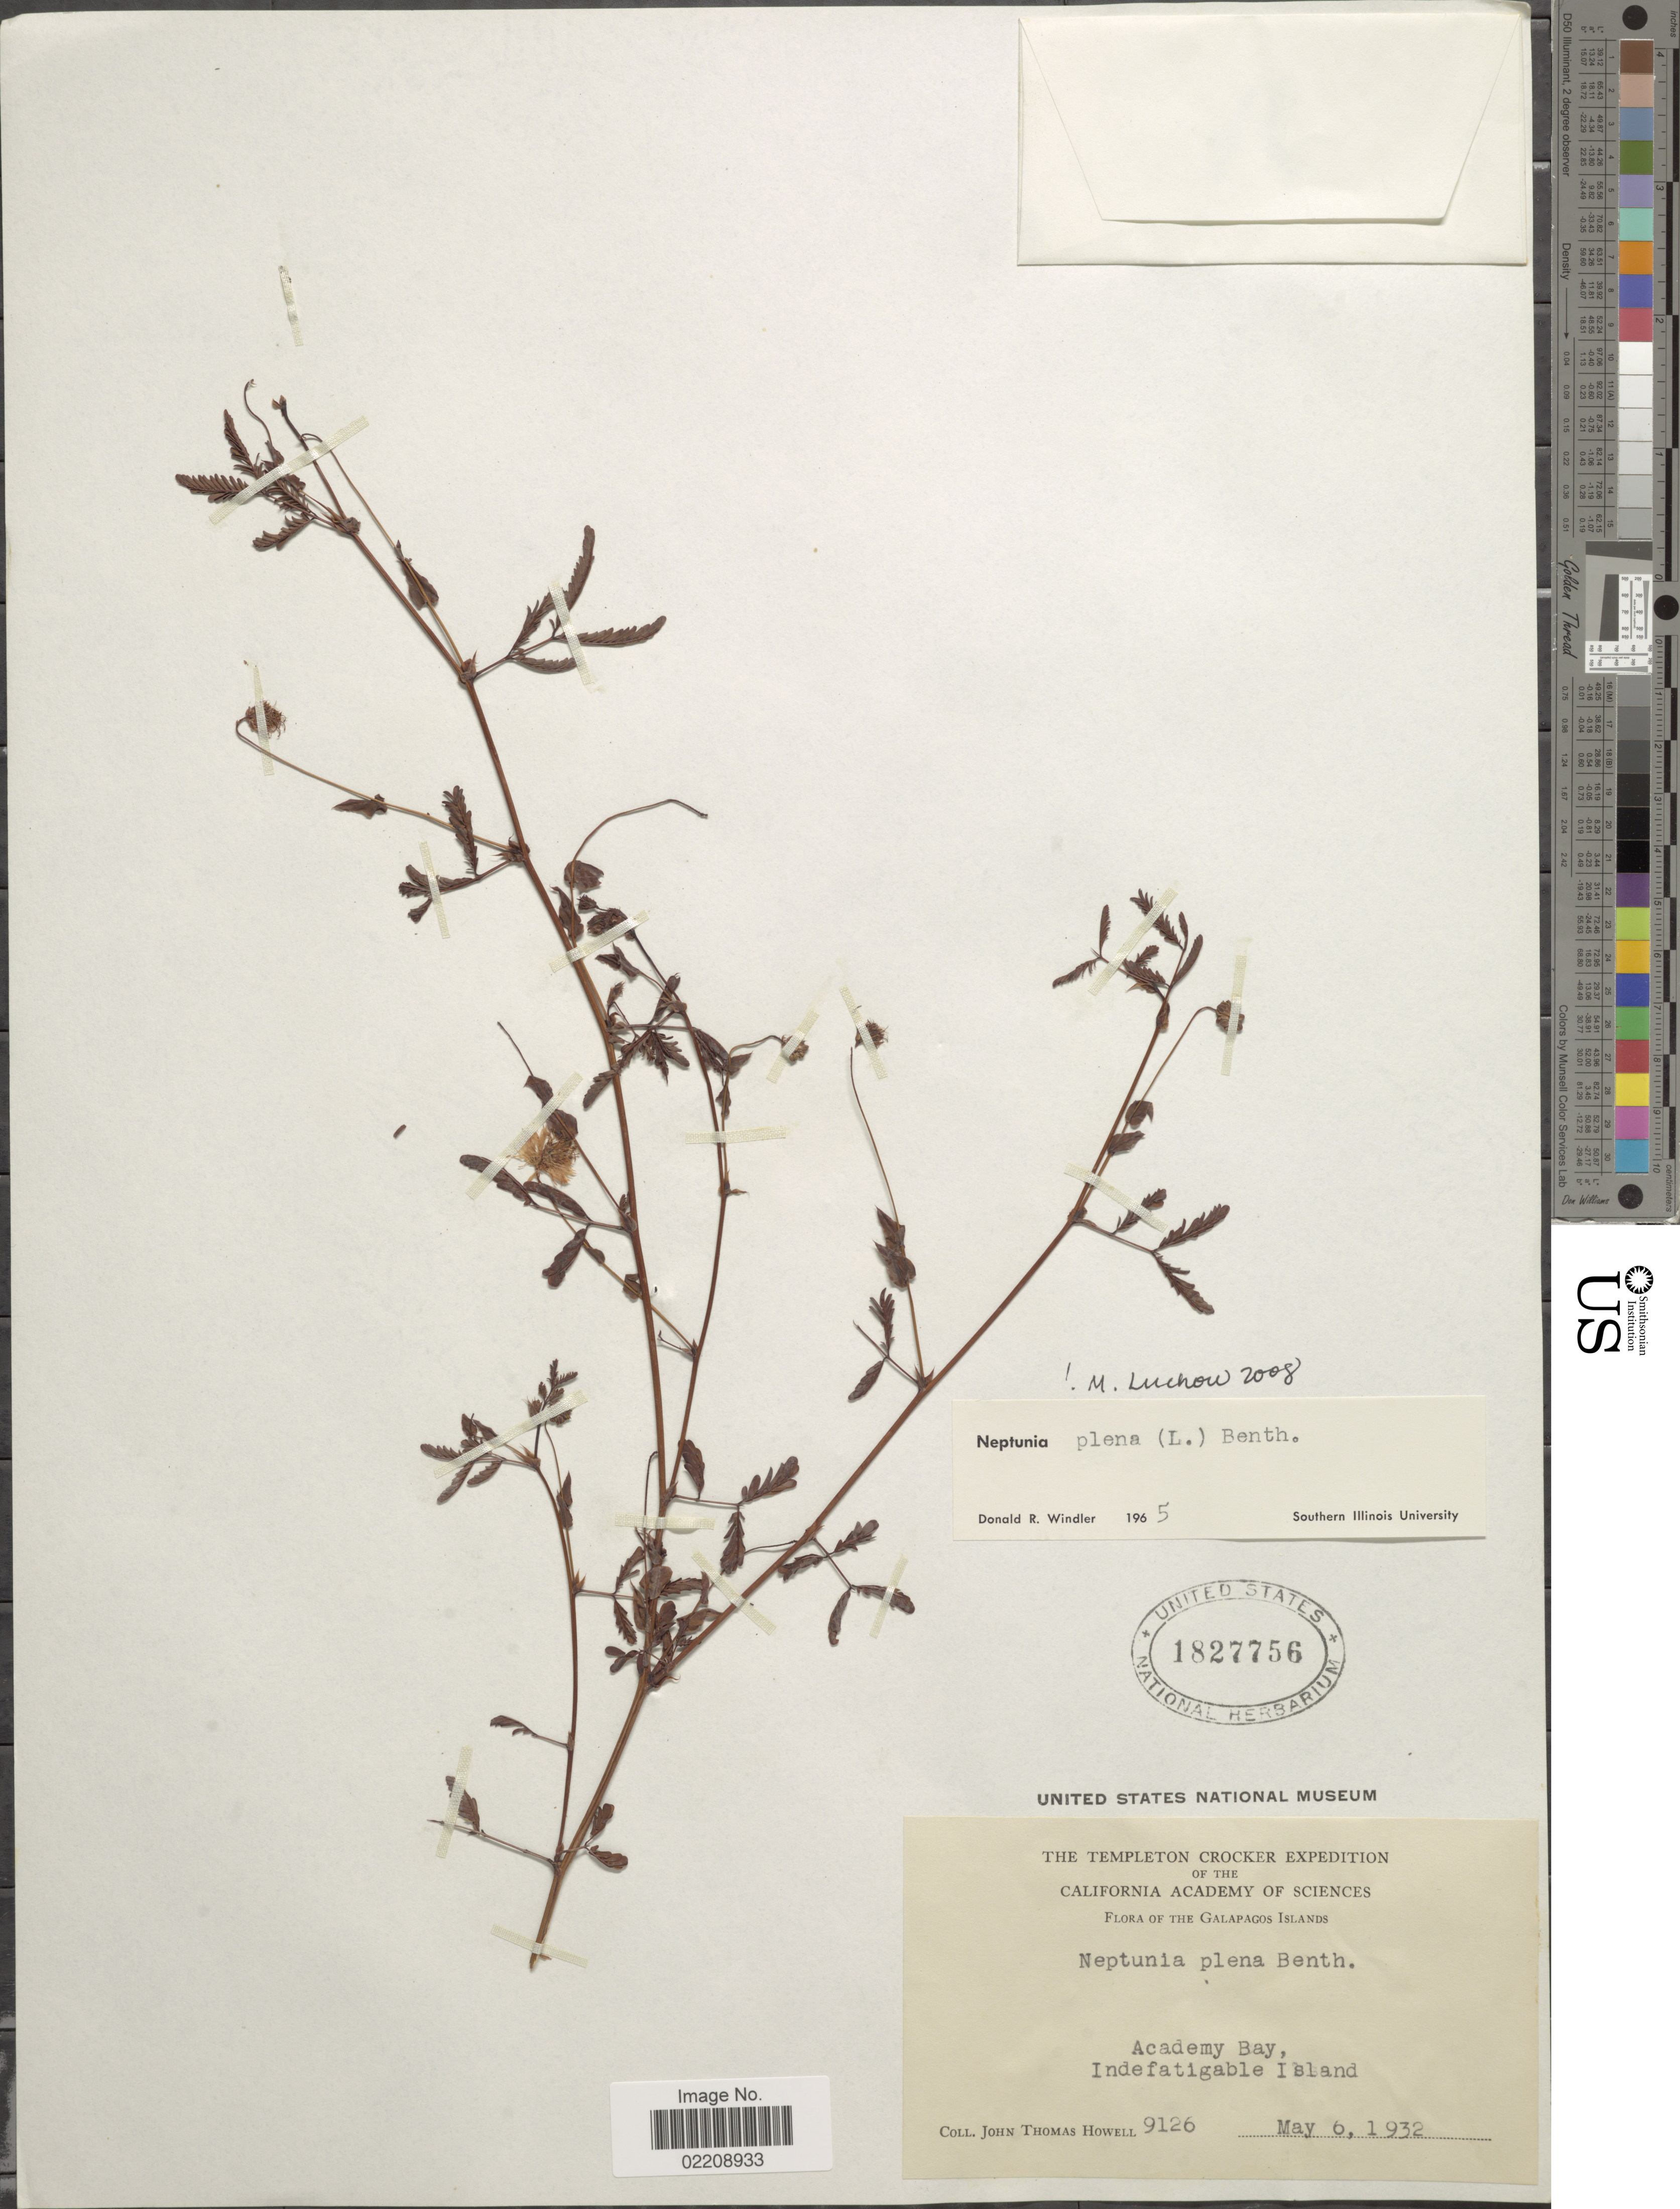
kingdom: Plantae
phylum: Tracheophyta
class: Magnoliopsida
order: Fabales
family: Fabaceae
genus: Neptunia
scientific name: Neptunia plena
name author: (L.) Benth.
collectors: J. T. Howell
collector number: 9126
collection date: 1932-05-06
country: Ecuador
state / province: Colón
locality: The Galapagos Islands, Academy Bay, Indefatigable Island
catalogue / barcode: US 1827756